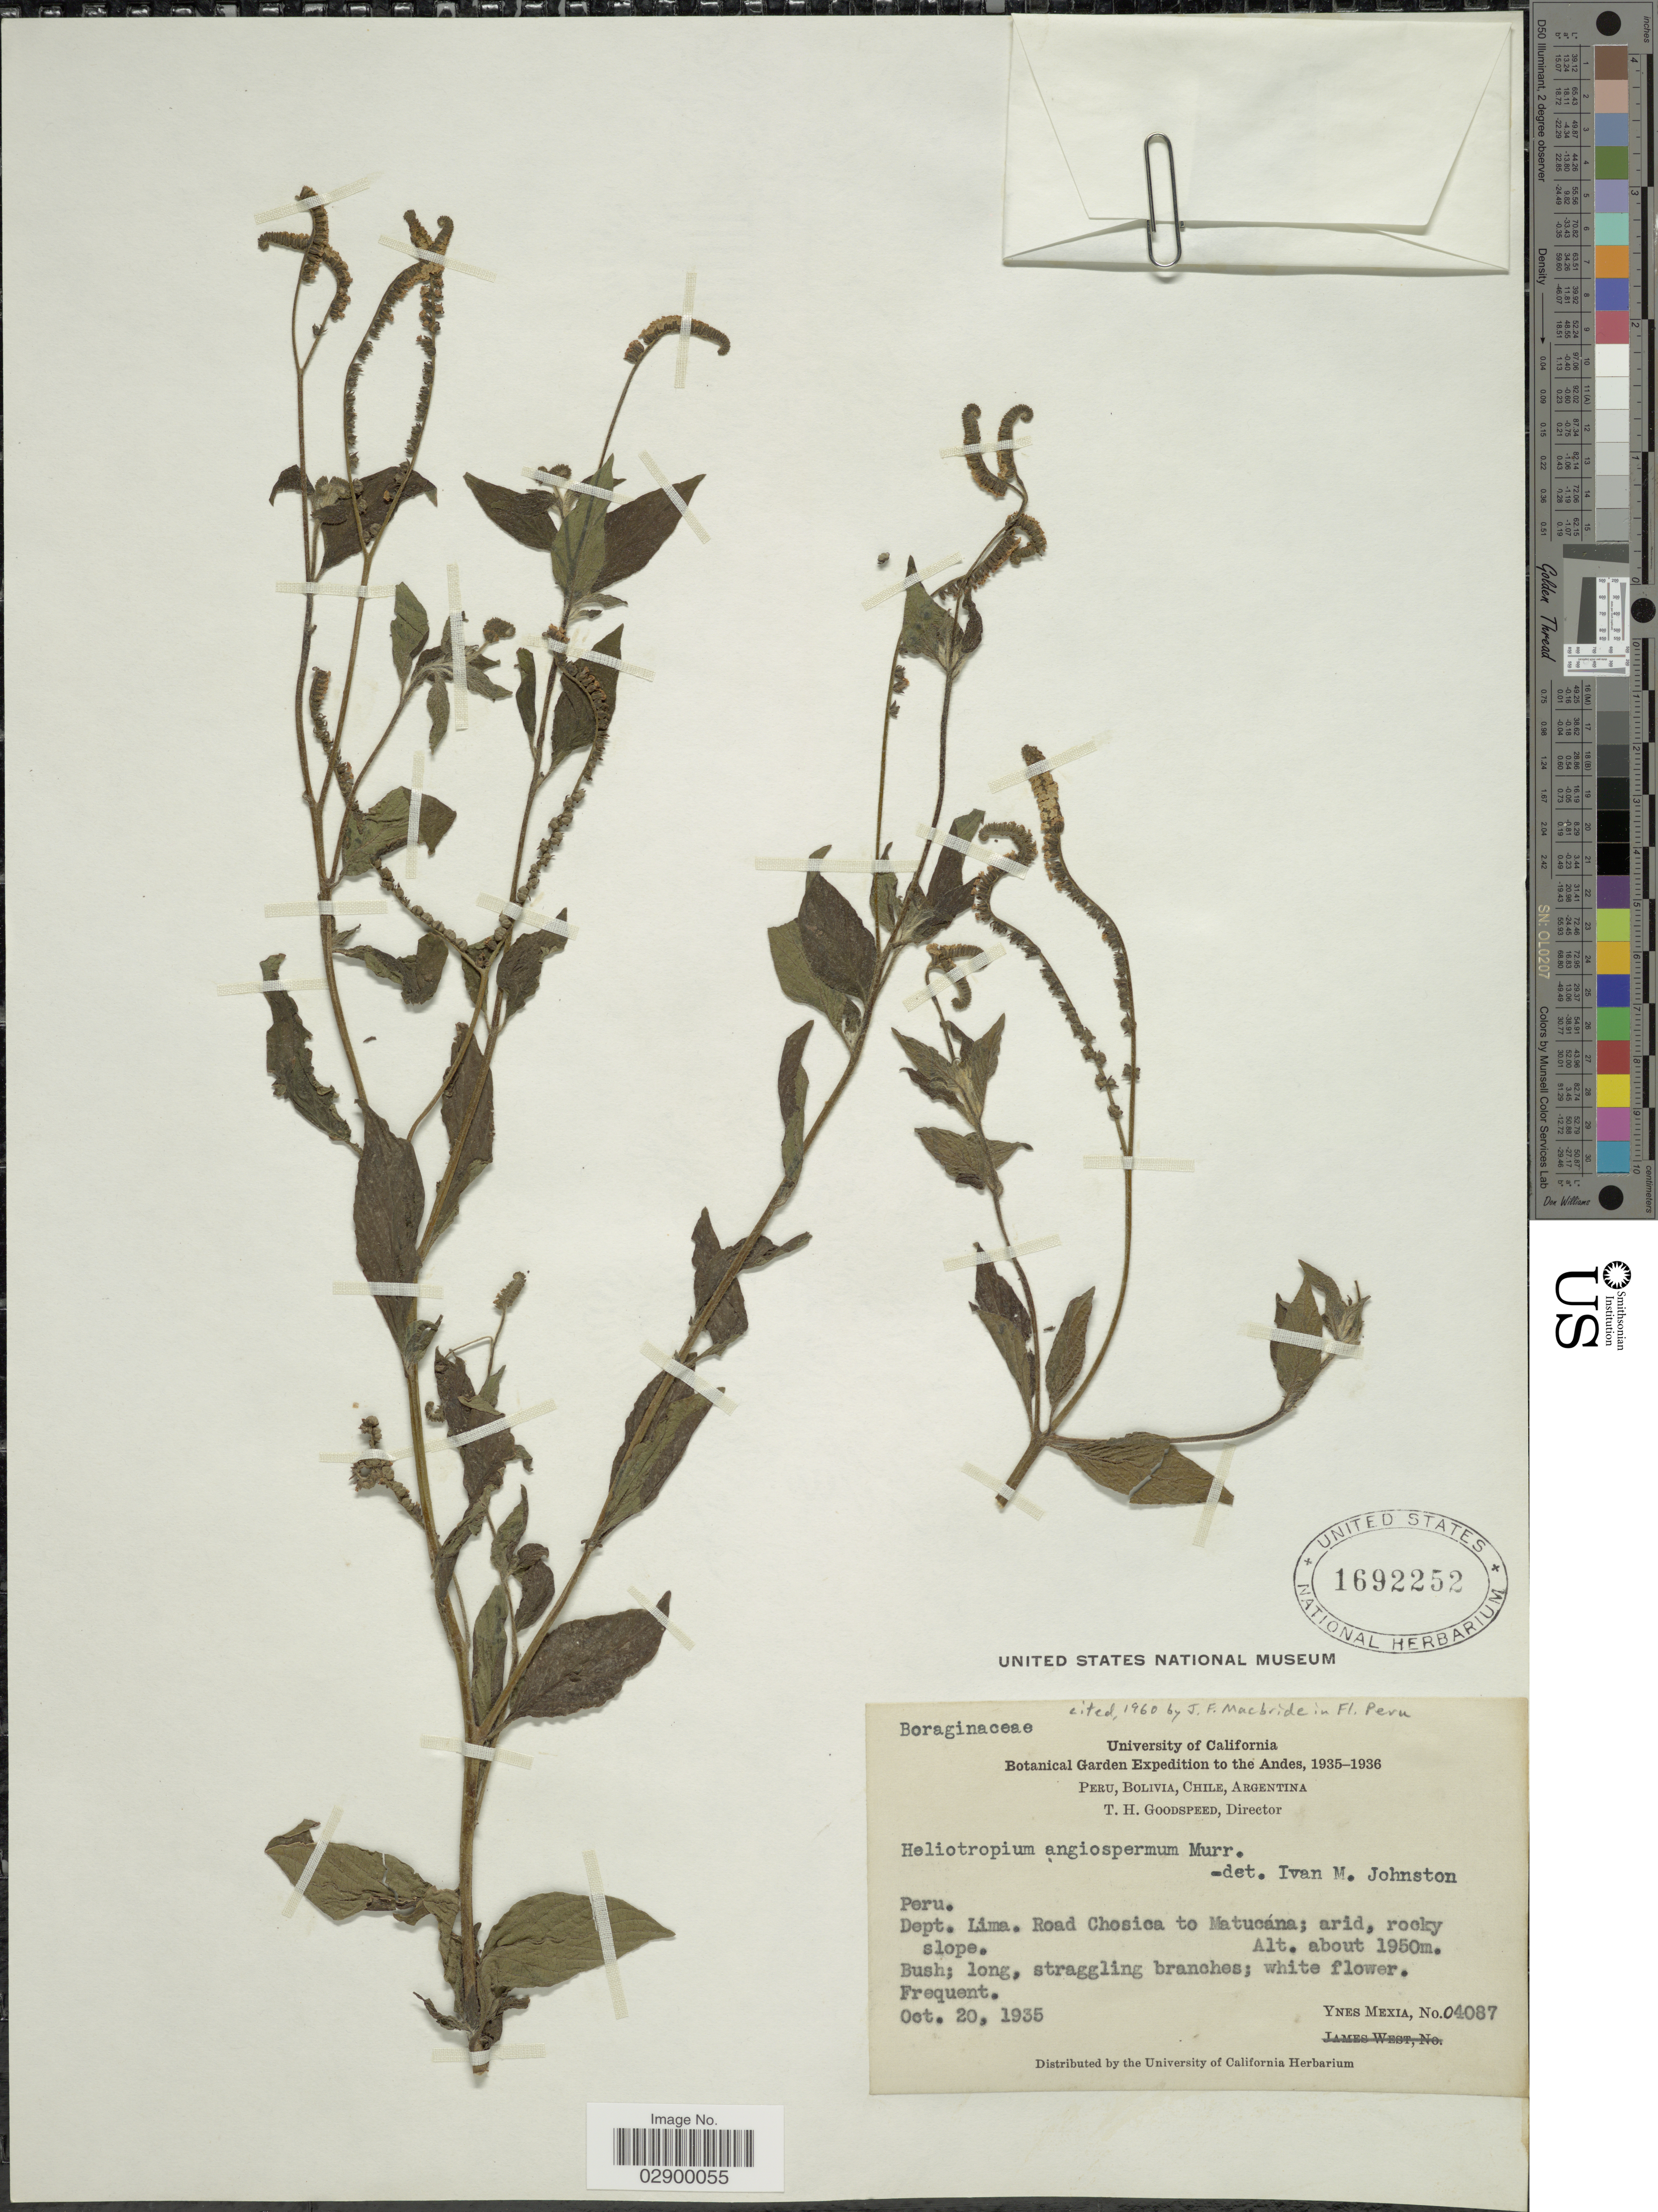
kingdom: Plantae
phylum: Tracheophyta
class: Magnoliopsida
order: Boraginales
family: Heliotropiaceae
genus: Heliotropium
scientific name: Heliotropium angiospermum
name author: Murray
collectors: Y. Mexia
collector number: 04087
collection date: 1935-10-20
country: Peru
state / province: Lima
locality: Andes. Dept. Lima. Road Chosica to Matucána.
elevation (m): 1950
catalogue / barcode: US 1692252